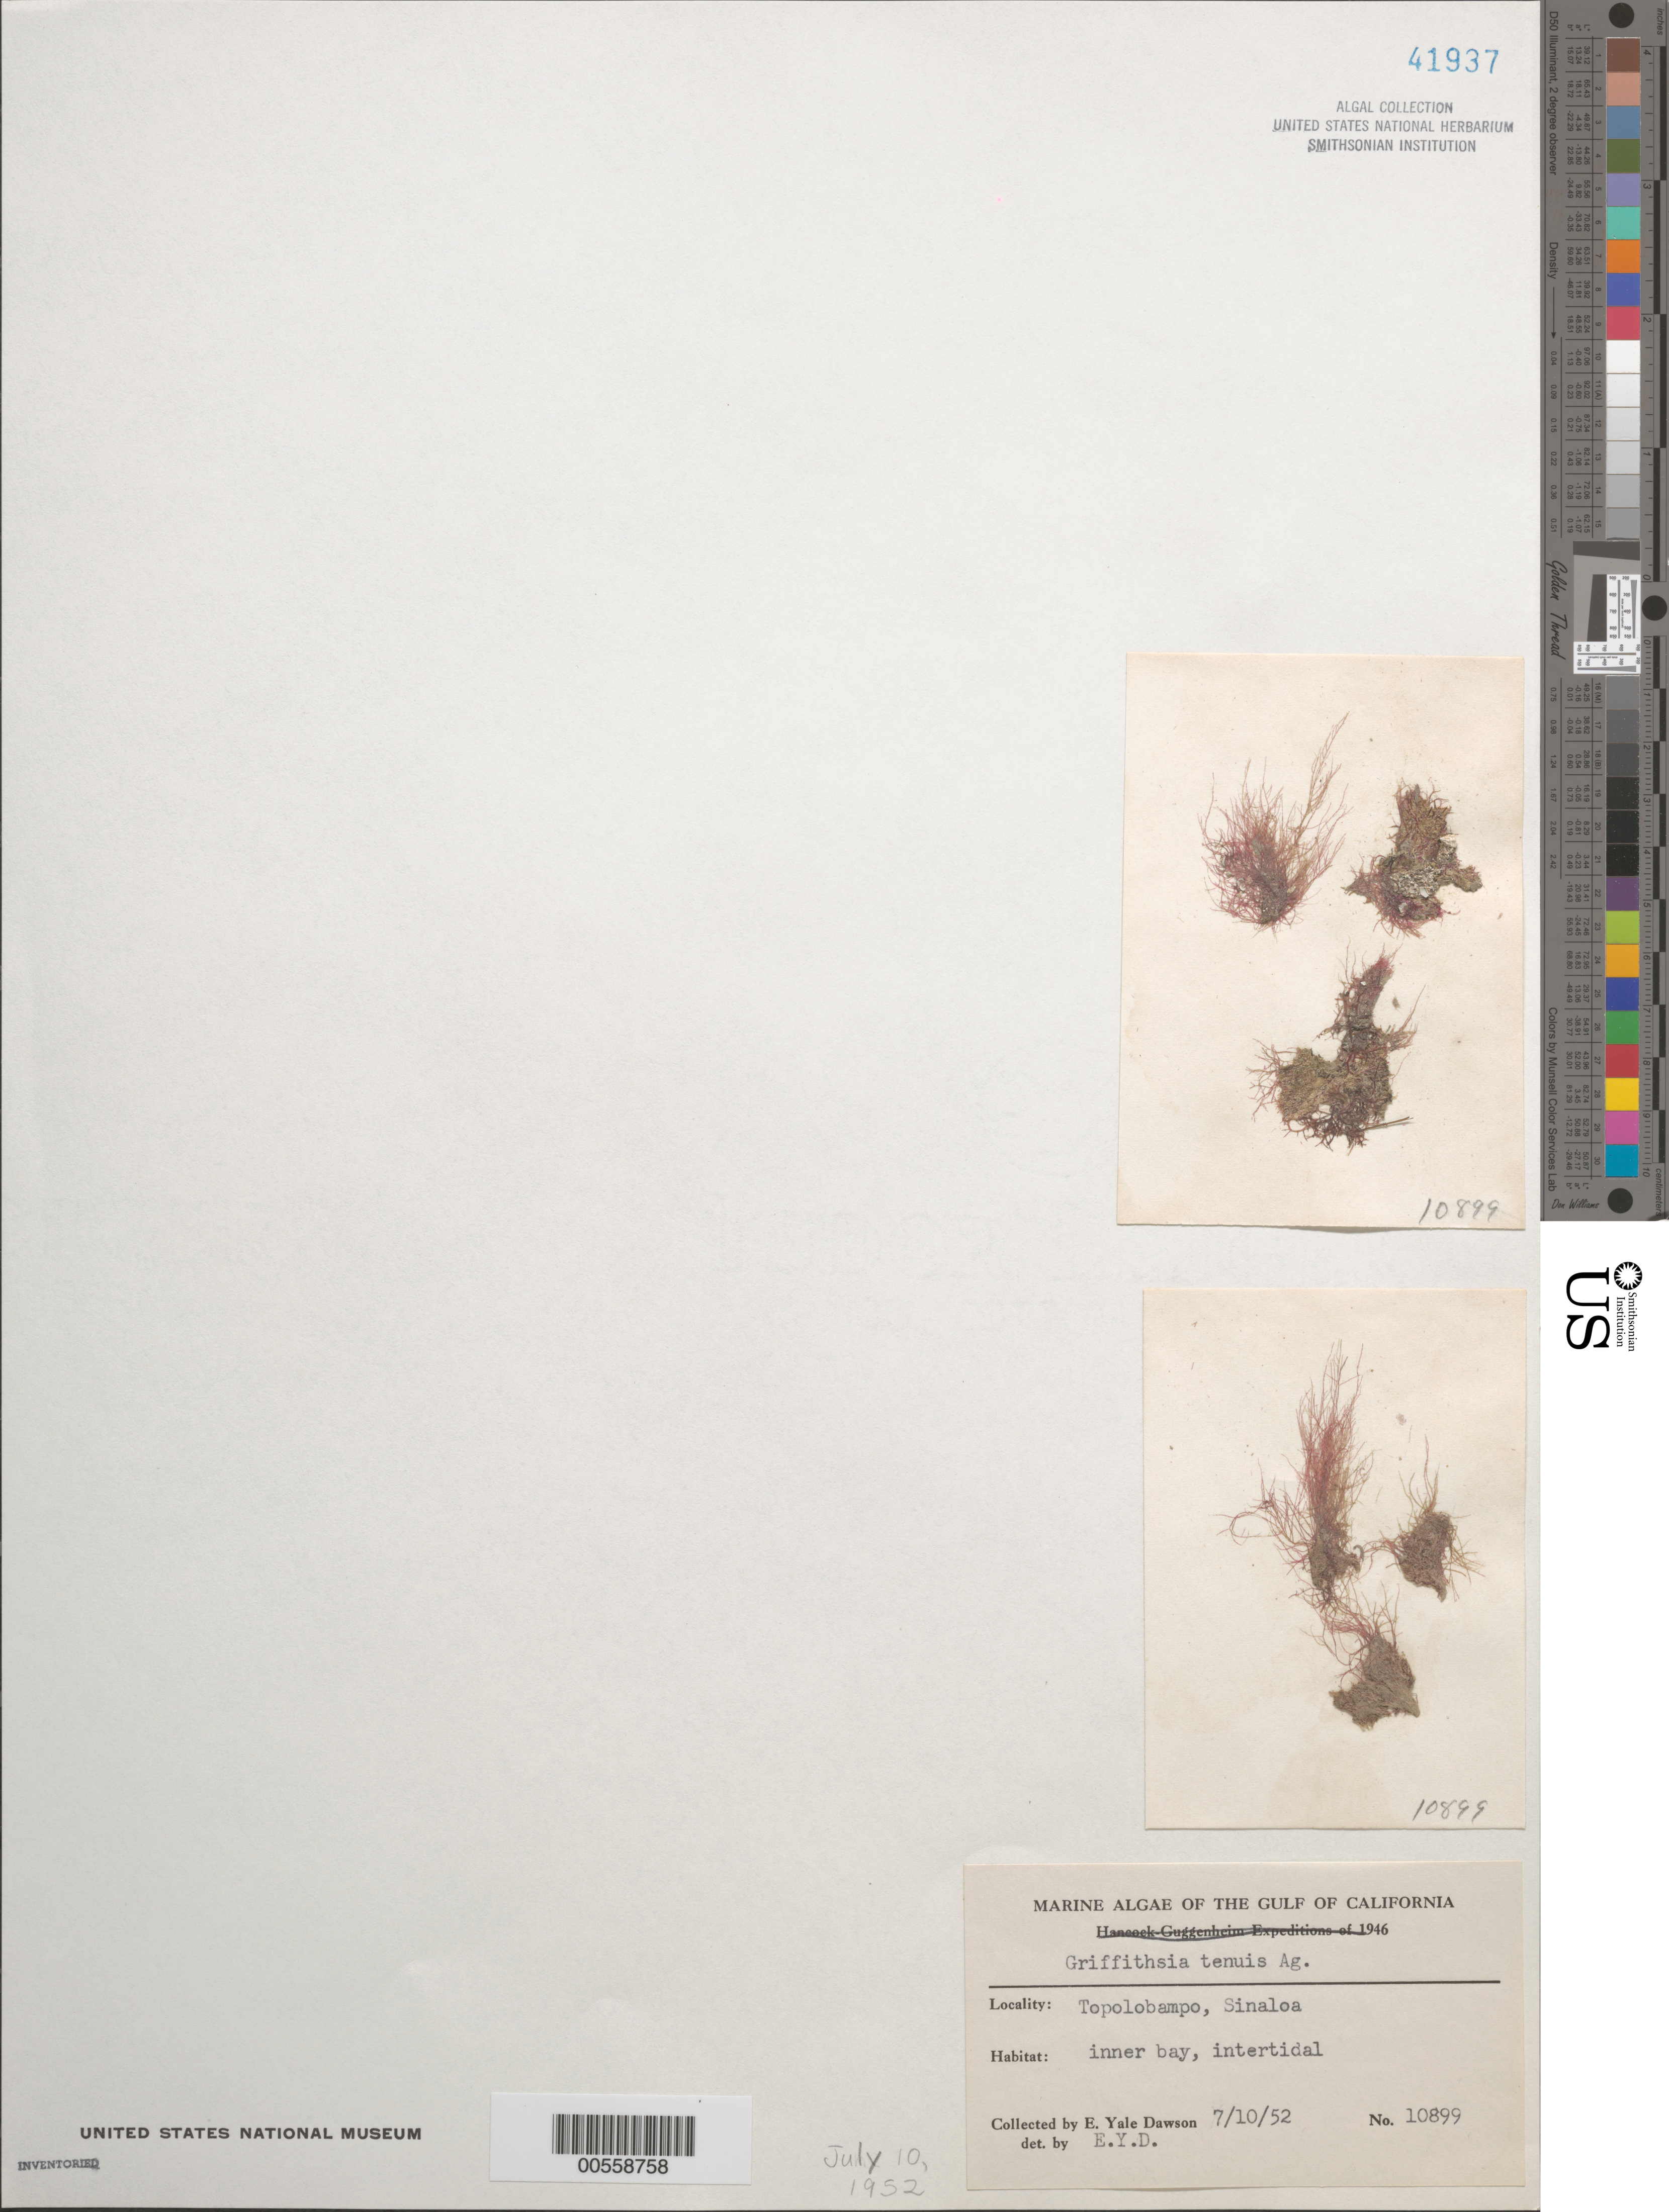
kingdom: Plantae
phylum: Rhodophyta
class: Florideophyceae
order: Ceramiales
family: Wrangeliaceae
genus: Anotrichium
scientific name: Anotrichium tenue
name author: (C. Agardh) Nägeli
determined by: Algae name updating Project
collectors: E. Y. Dawson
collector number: EYD 10899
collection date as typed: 10 Jul 1952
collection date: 1952-07-10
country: Mexico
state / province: Sinaloa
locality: Topolobampo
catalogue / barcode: US 41937